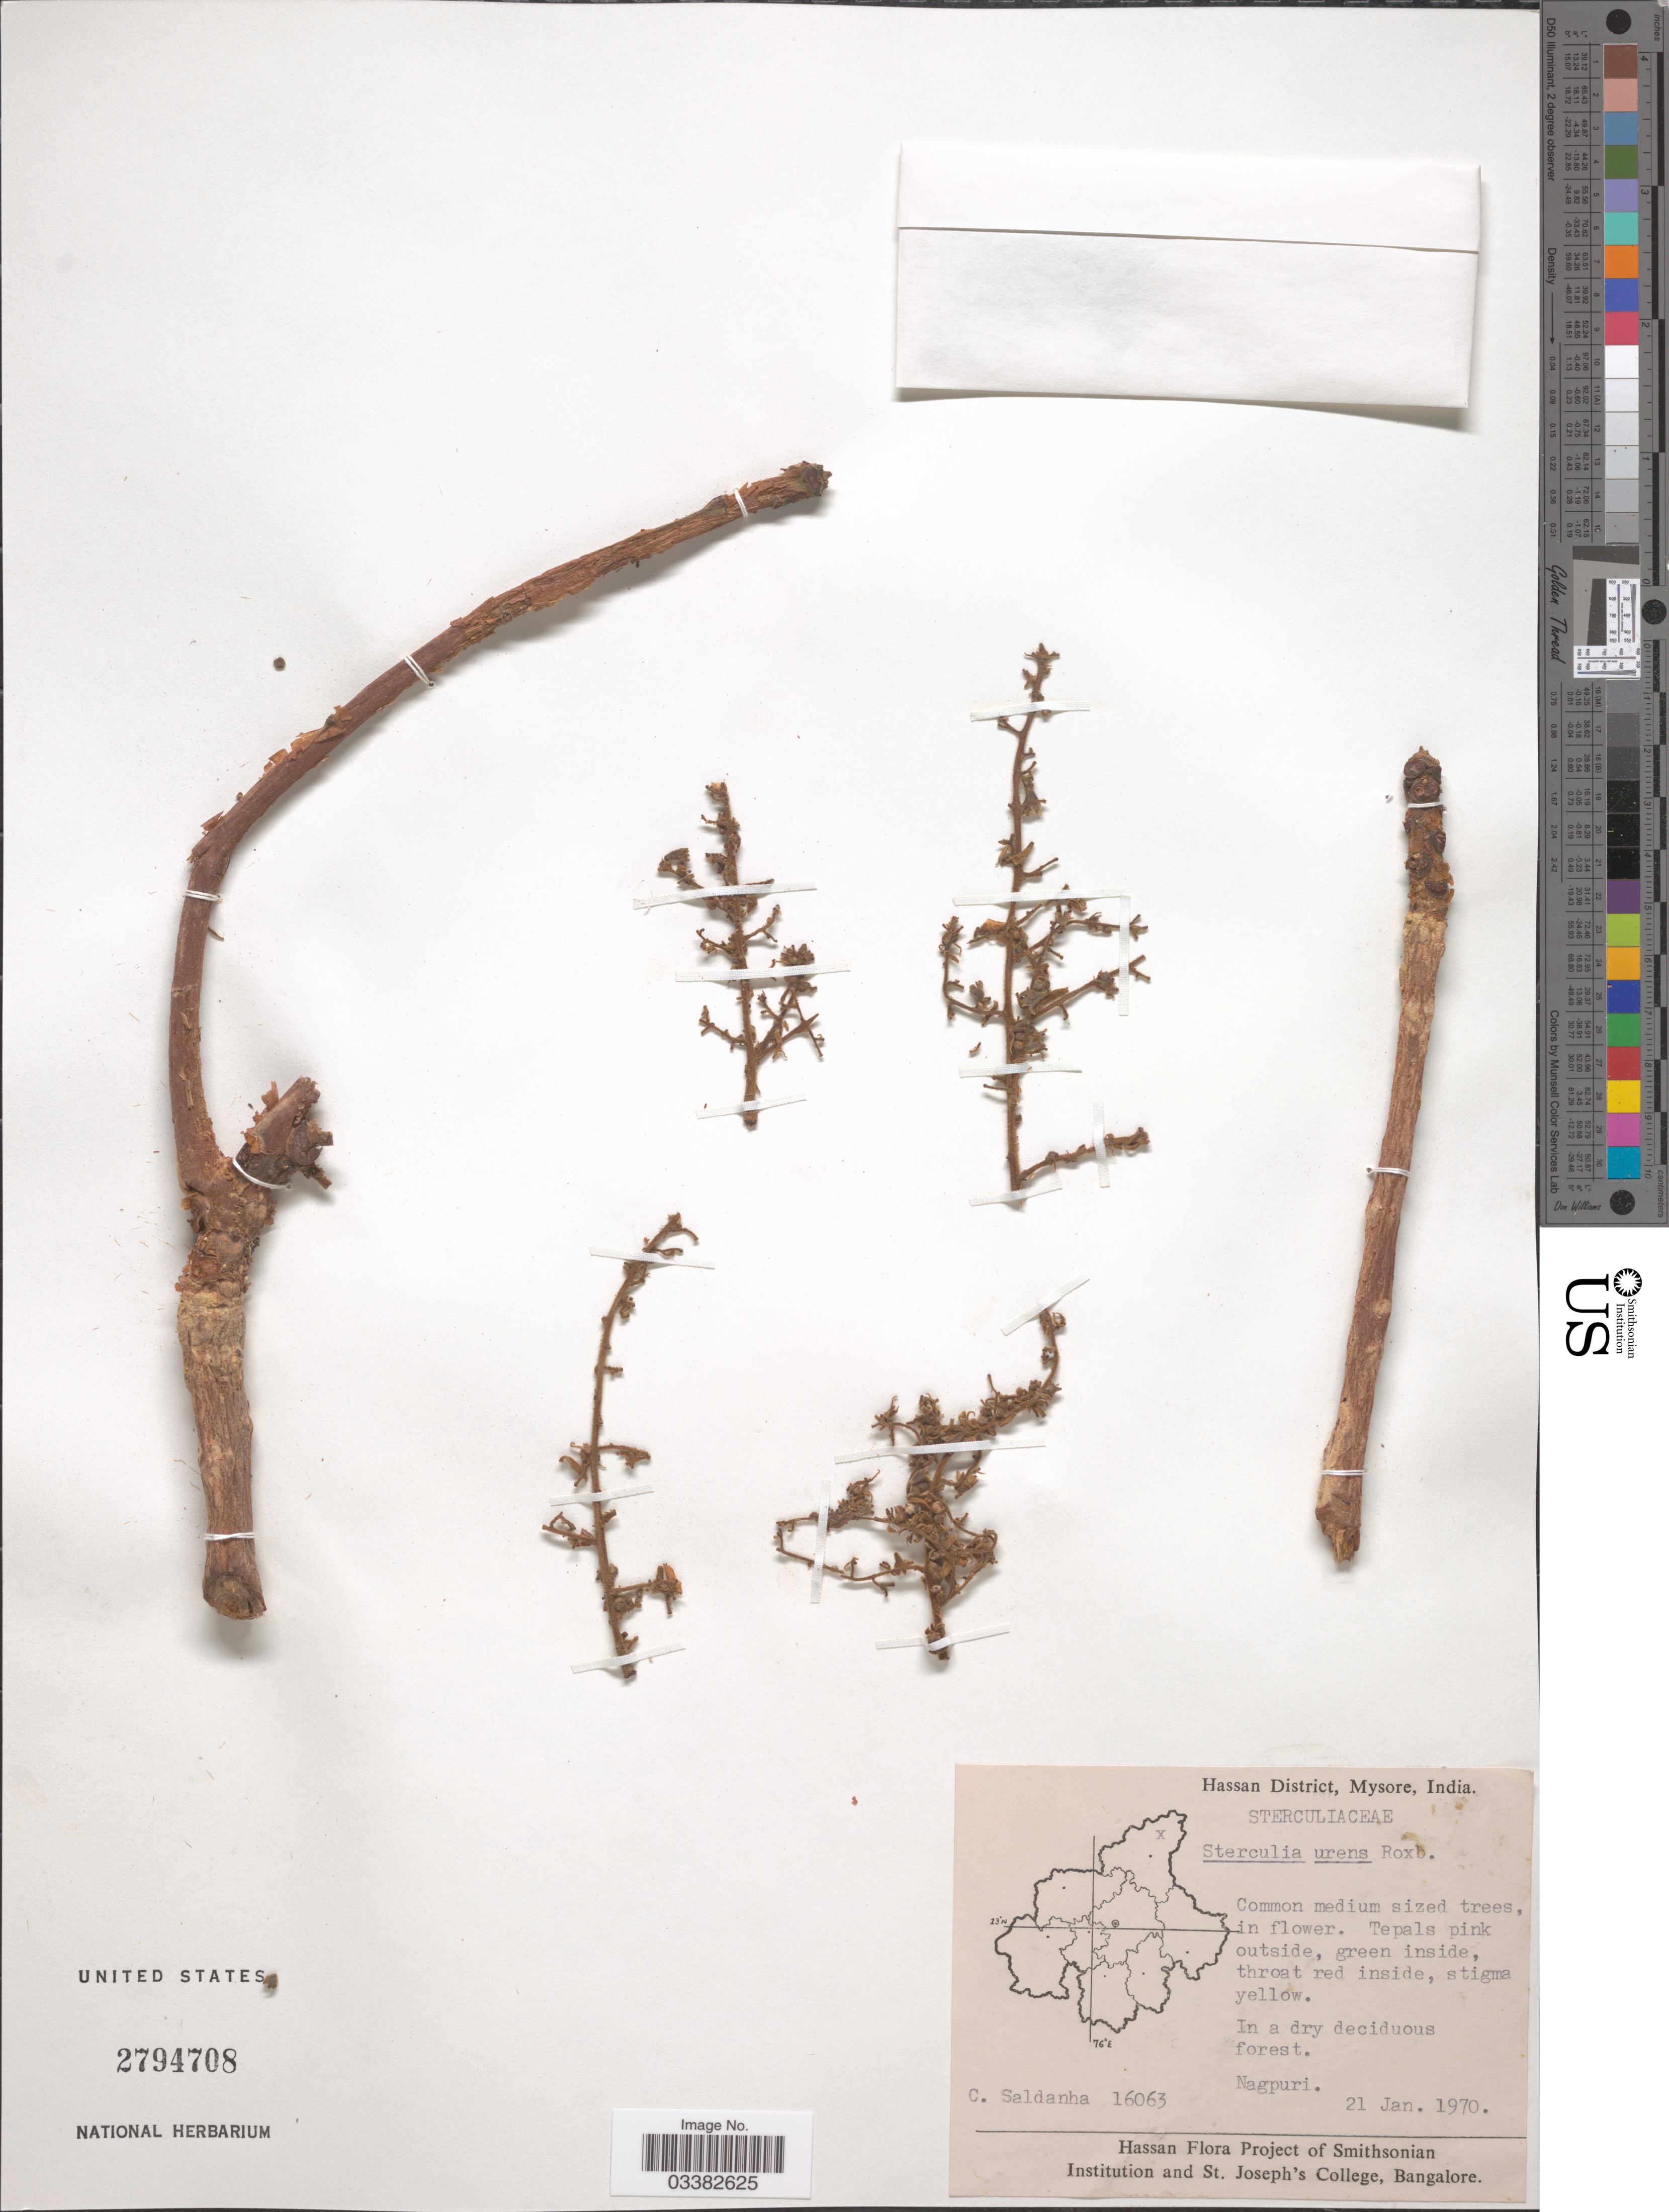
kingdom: Plantae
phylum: Tracheophyta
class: Magnoliopsida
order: Malvales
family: Malvaceae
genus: Sterculia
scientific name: Sterculia urens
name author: Roxb.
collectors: C. Saldanha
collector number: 16063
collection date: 1970-01-21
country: India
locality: Hassan District, Mysore. Nagpuri.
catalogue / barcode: US 2794708